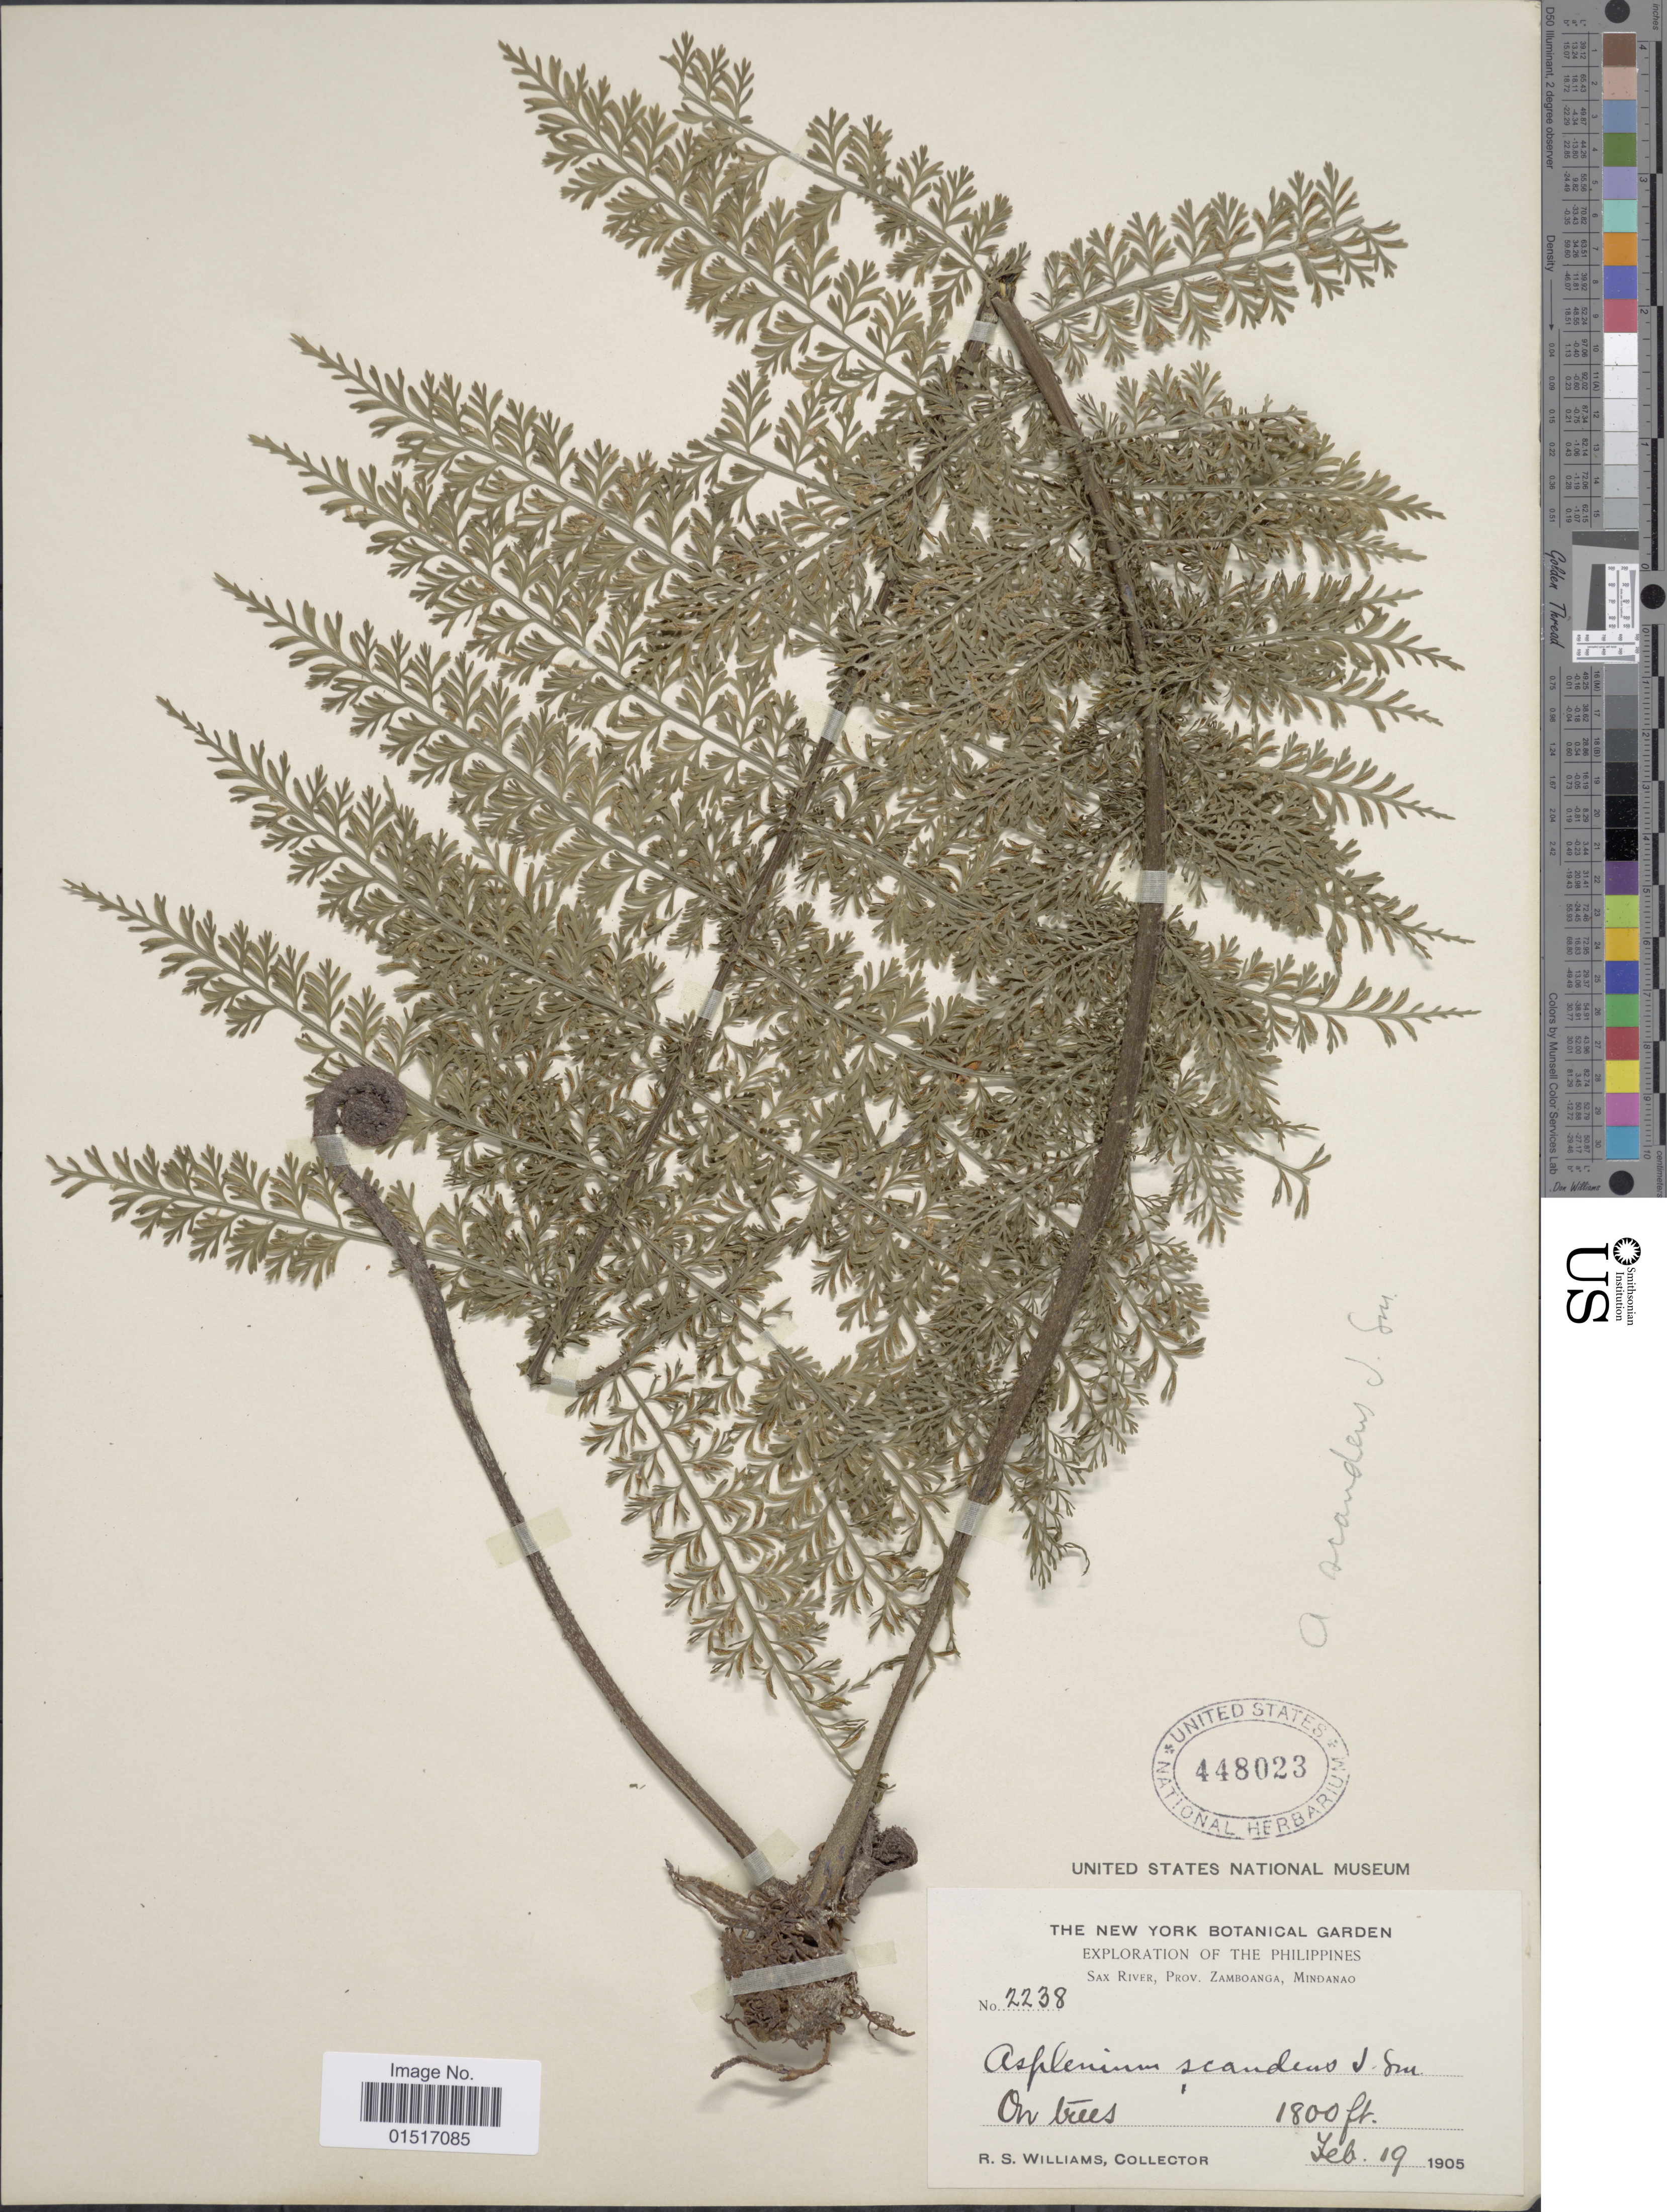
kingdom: Plantae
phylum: Tracheophyta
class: Polypodiopsida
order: Polypodiales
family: Aspleniaceae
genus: Asplenium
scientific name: Asplenium scandens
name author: J. Sm. ex Mett.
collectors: R. S. Williams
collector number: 2238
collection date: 1905-02-19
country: Philippines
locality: Sax River, Prov. Zamboanga, Mindanao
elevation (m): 549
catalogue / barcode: US 448023